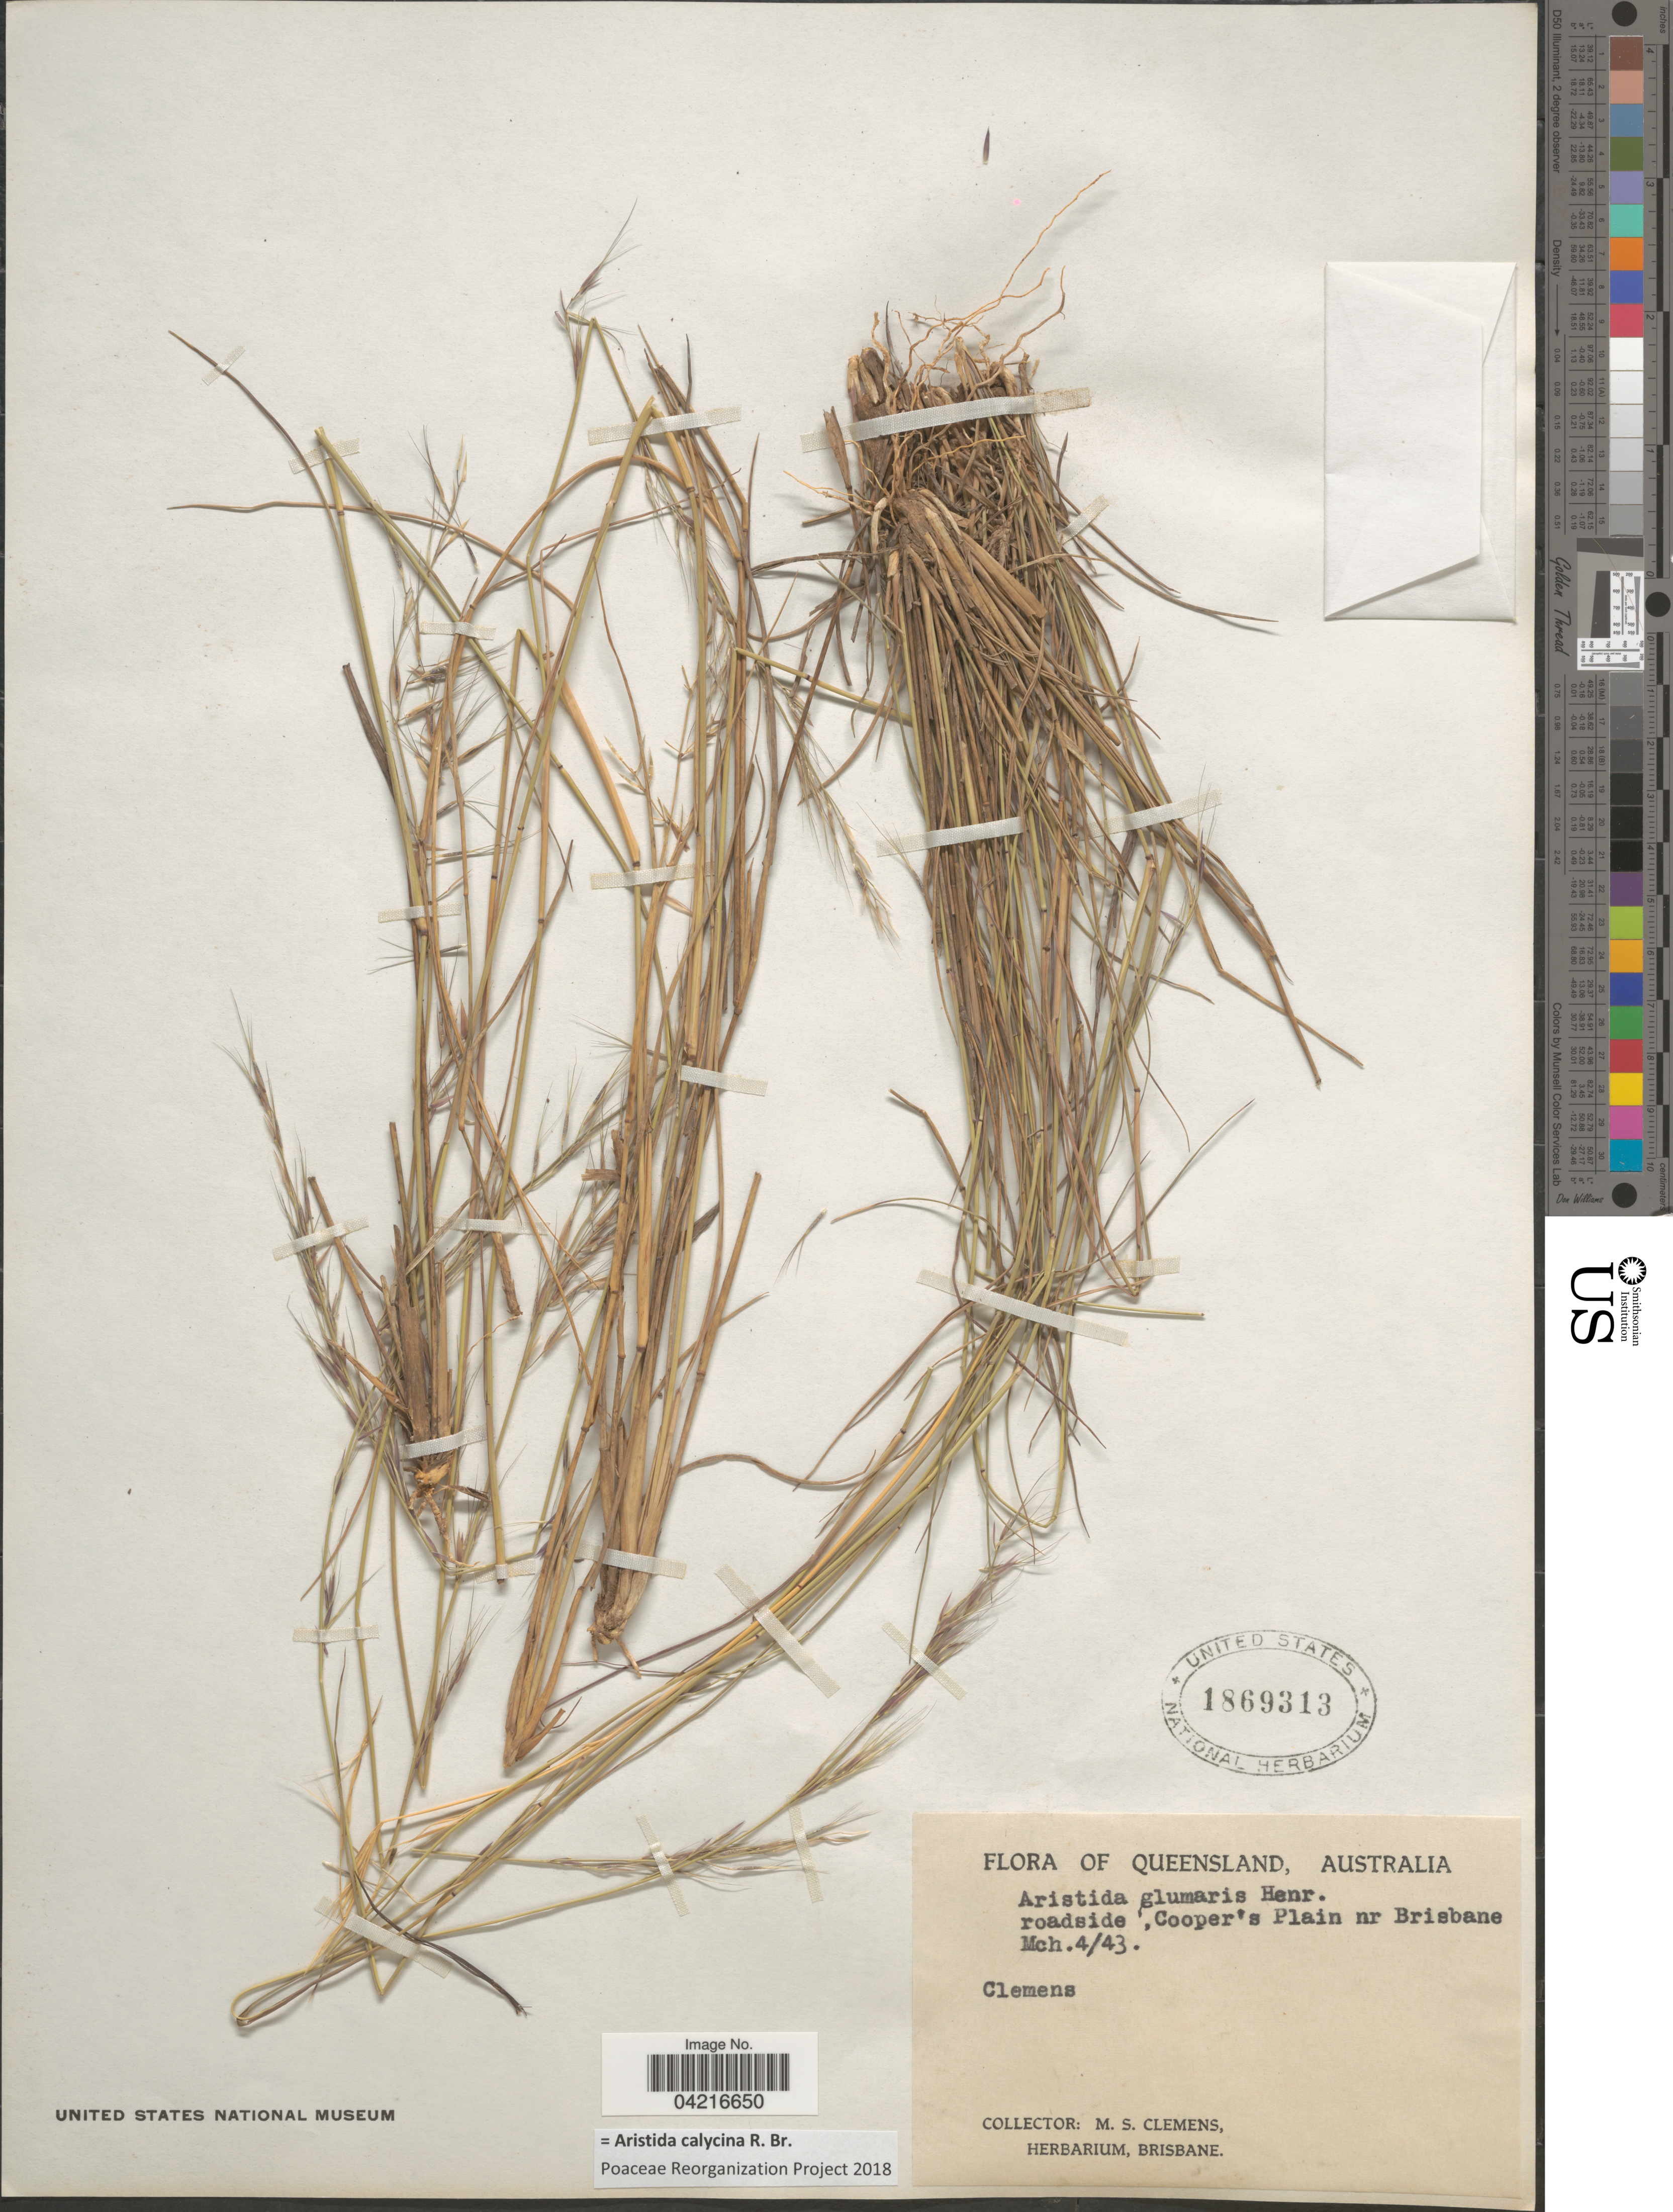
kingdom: Plantae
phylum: Tracheophyta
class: Liliopsida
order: Poales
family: Poaceae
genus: Aristida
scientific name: Aristida calycina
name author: R. Br.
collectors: M. S. Clemens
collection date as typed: Transcribed d/m/y: 4/3/43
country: Australia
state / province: Queensland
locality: Roadside, Cooper's Plain nr Brisbane.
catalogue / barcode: US 1869313